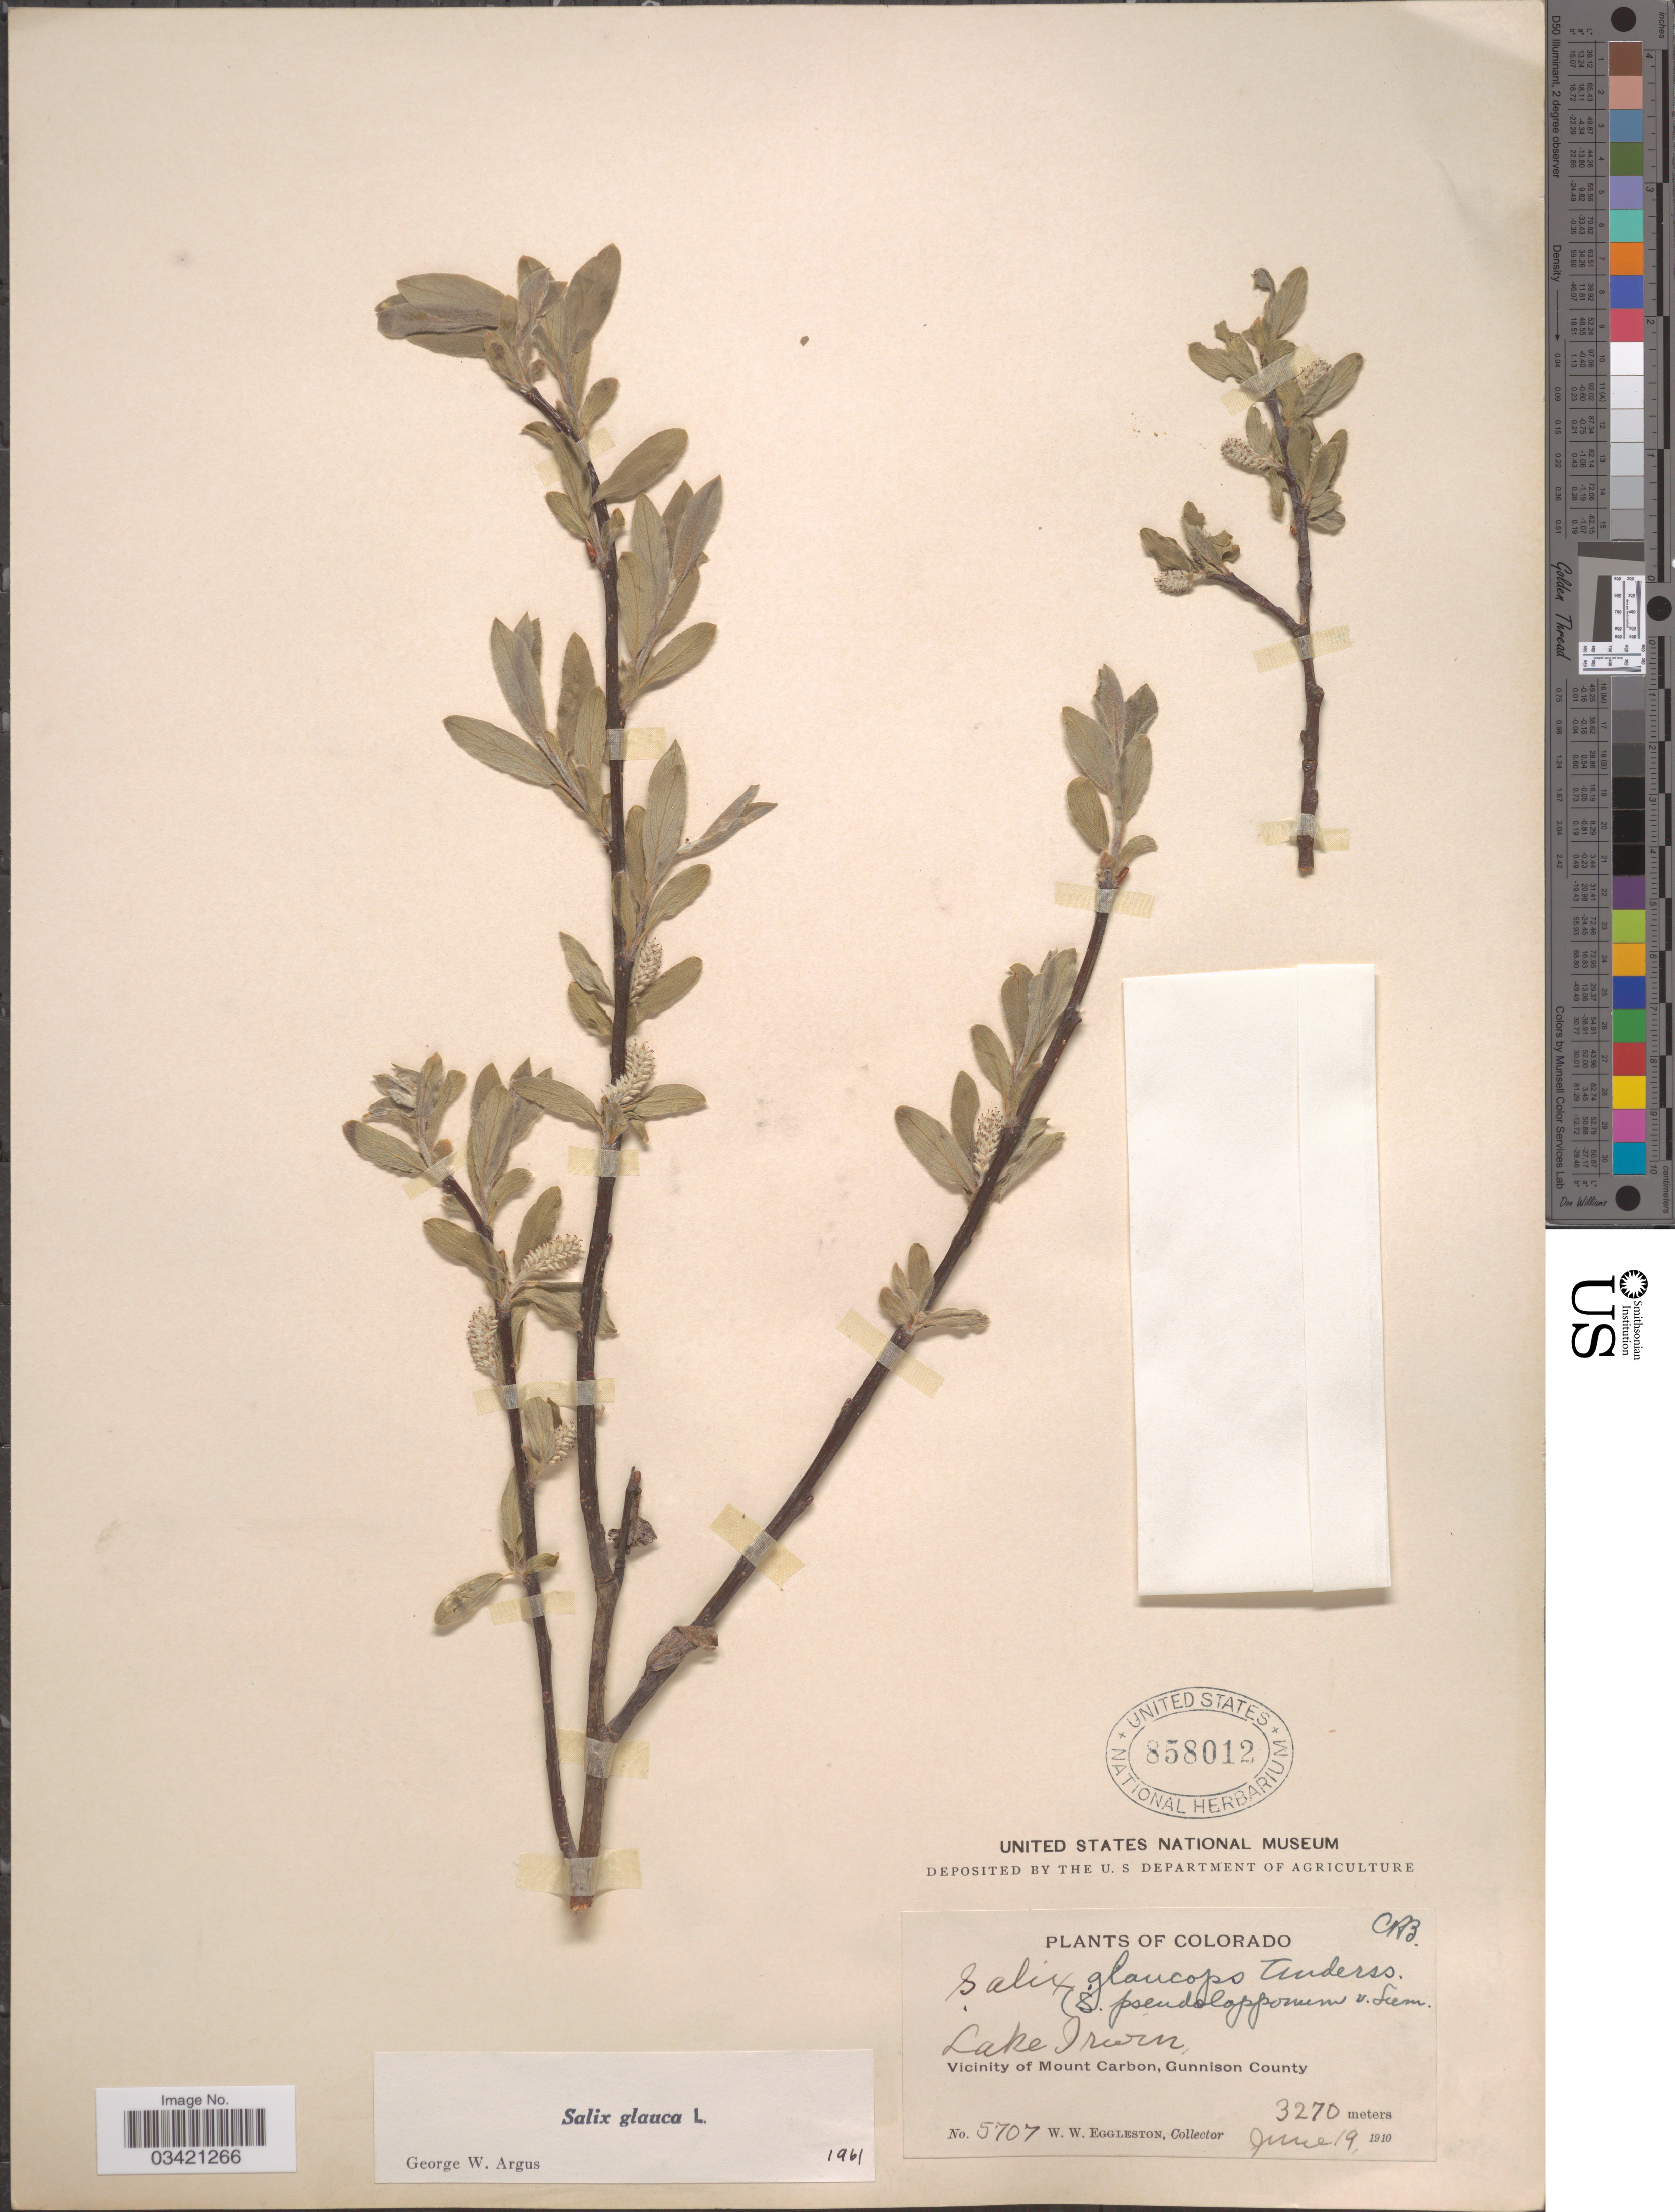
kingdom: Plantae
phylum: Tracheophyta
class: Magnoliopsida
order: Malpighiales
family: Salicaceae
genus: Salix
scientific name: Salix glauca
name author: L.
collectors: W. W. Eggleston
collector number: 5707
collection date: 1910-06-19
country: United States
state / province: Colorado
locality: Lake Irwin, Vicinity of Mount Carbon, Gunnison County.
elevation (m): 3270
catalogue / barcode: US 858012